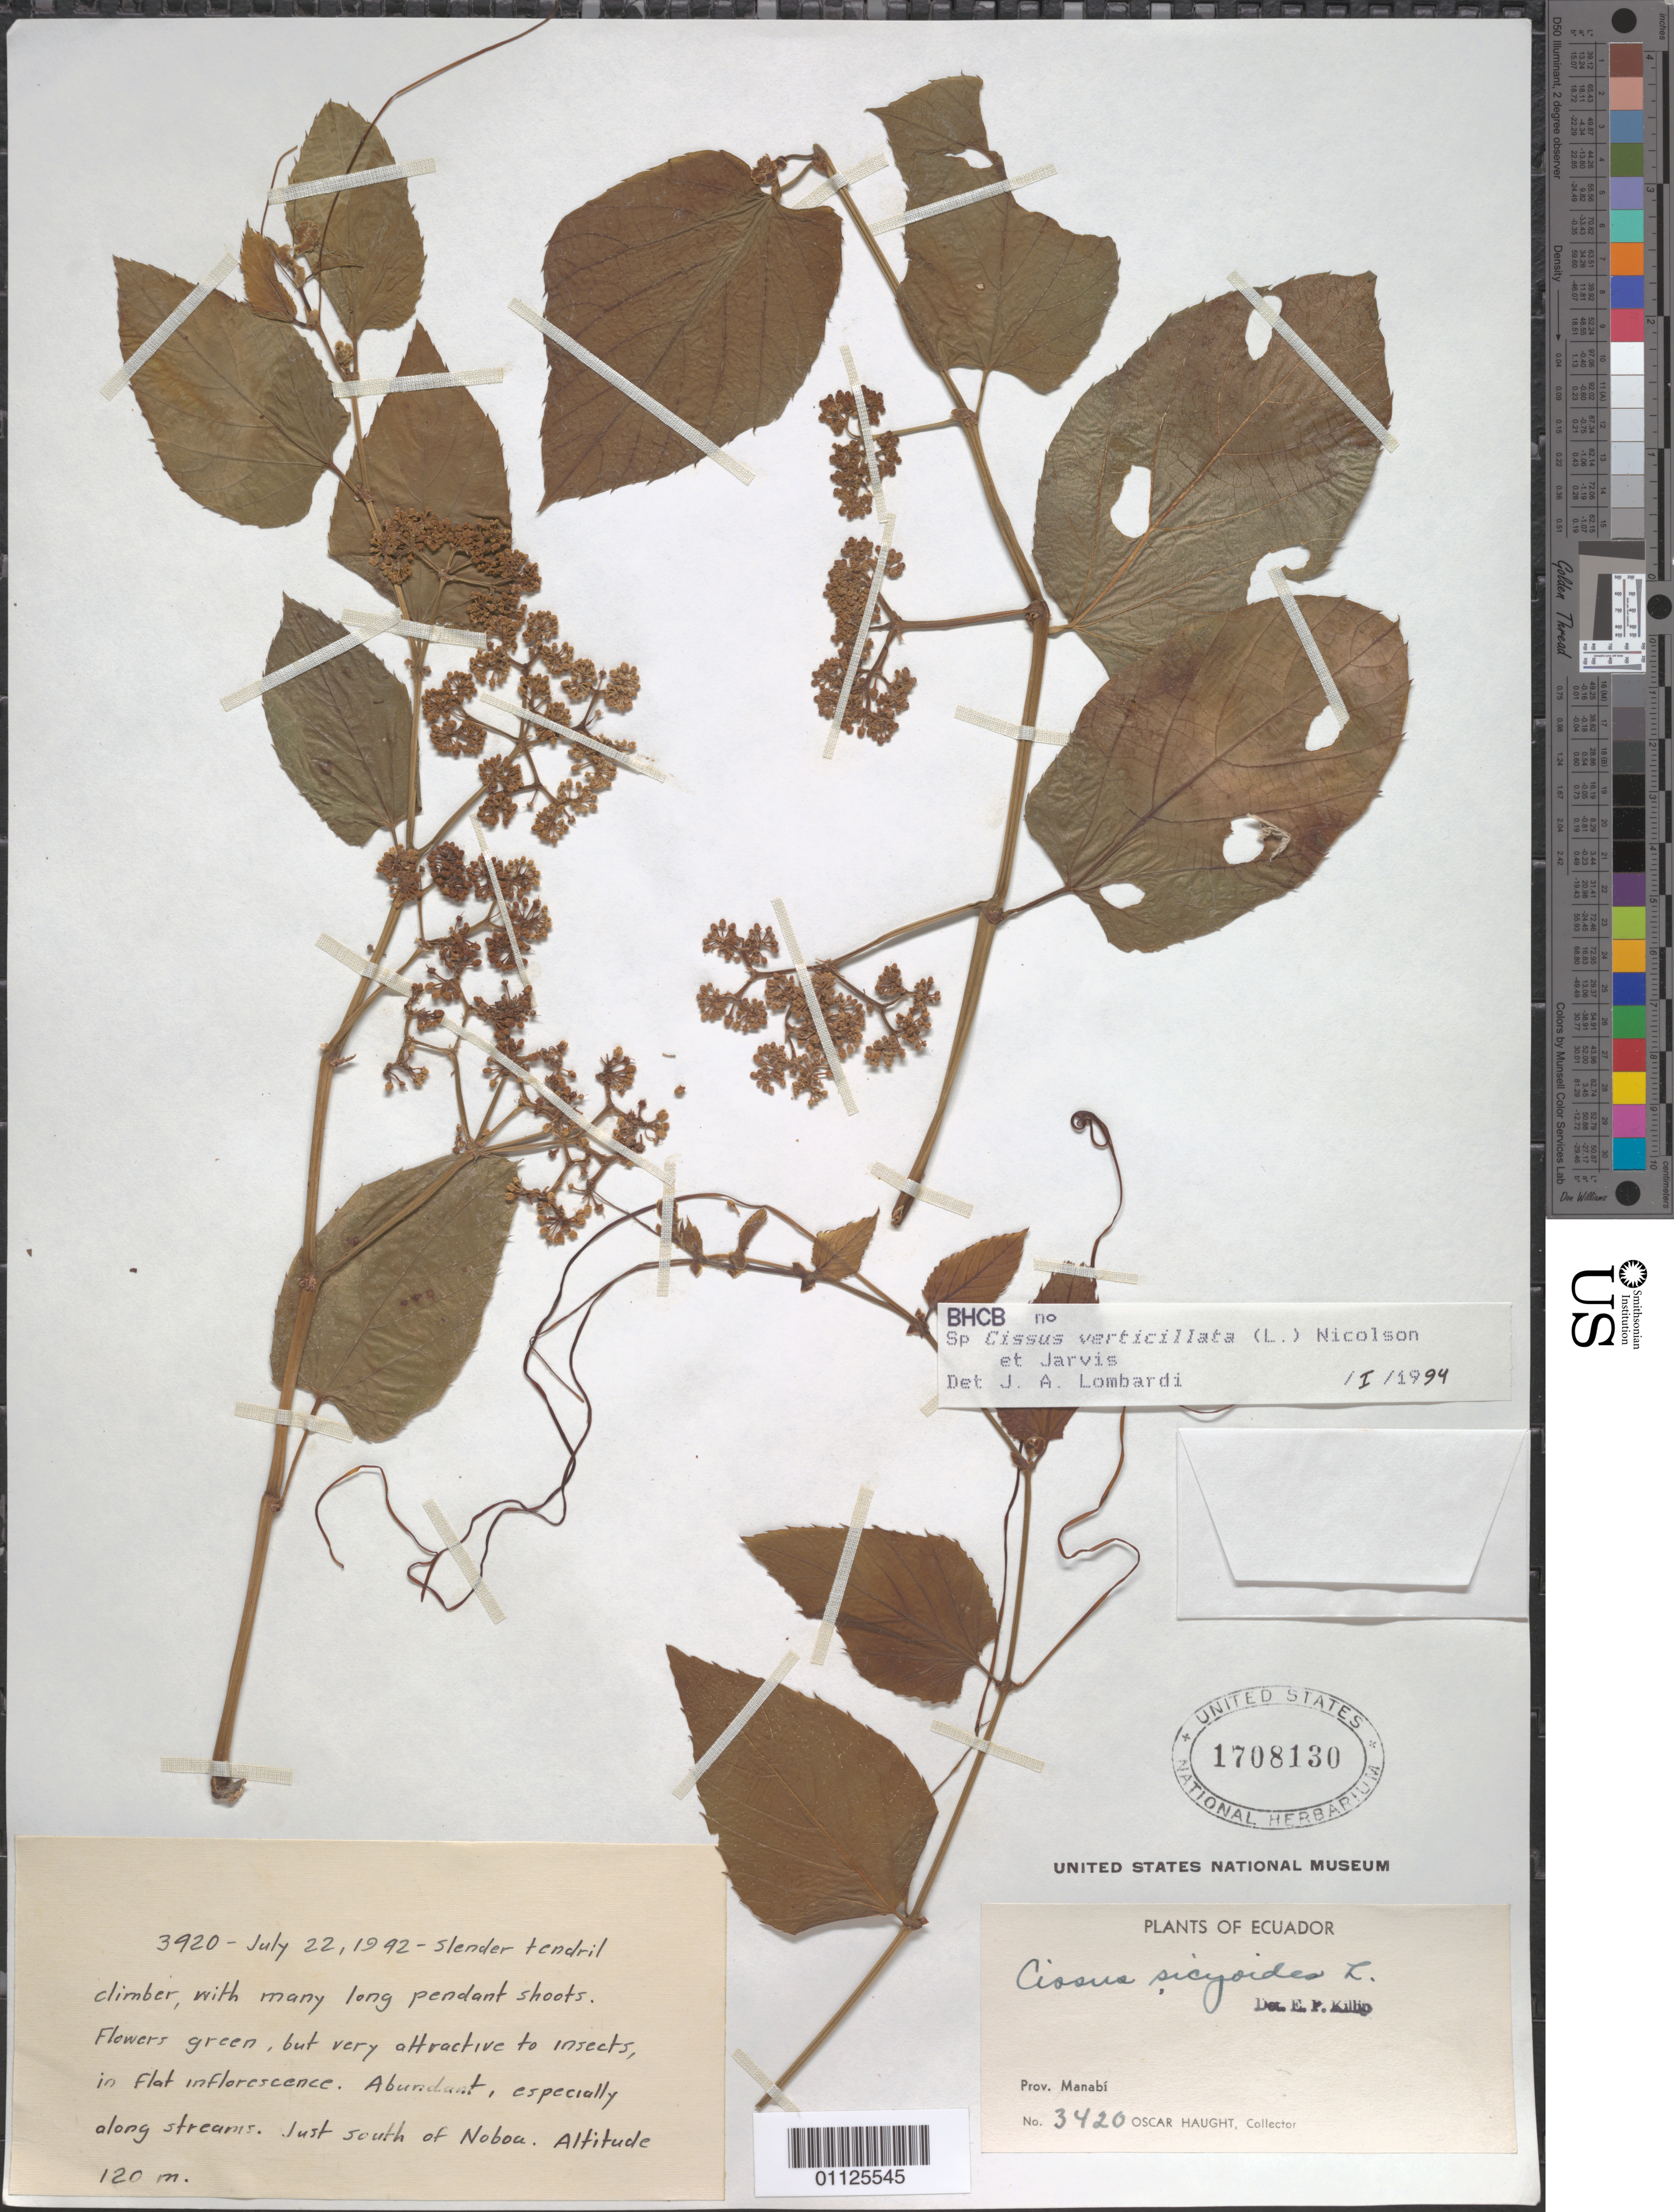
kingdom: Plantae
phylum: Tracheophyta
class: Magnoliopsida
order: Vitales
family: Vitaceae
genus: Cissus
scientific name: Cissus verticillata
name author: (L.) Nicolson & C.E. Jarvis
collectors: O. L. Haught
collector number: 3920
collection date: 1942-07-22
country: Ecuador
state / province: Manabí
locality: Just S of Nobou.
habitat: Slender tendril, climber. Abundant, especially along streams.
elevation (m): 120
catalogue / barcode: US 1708130